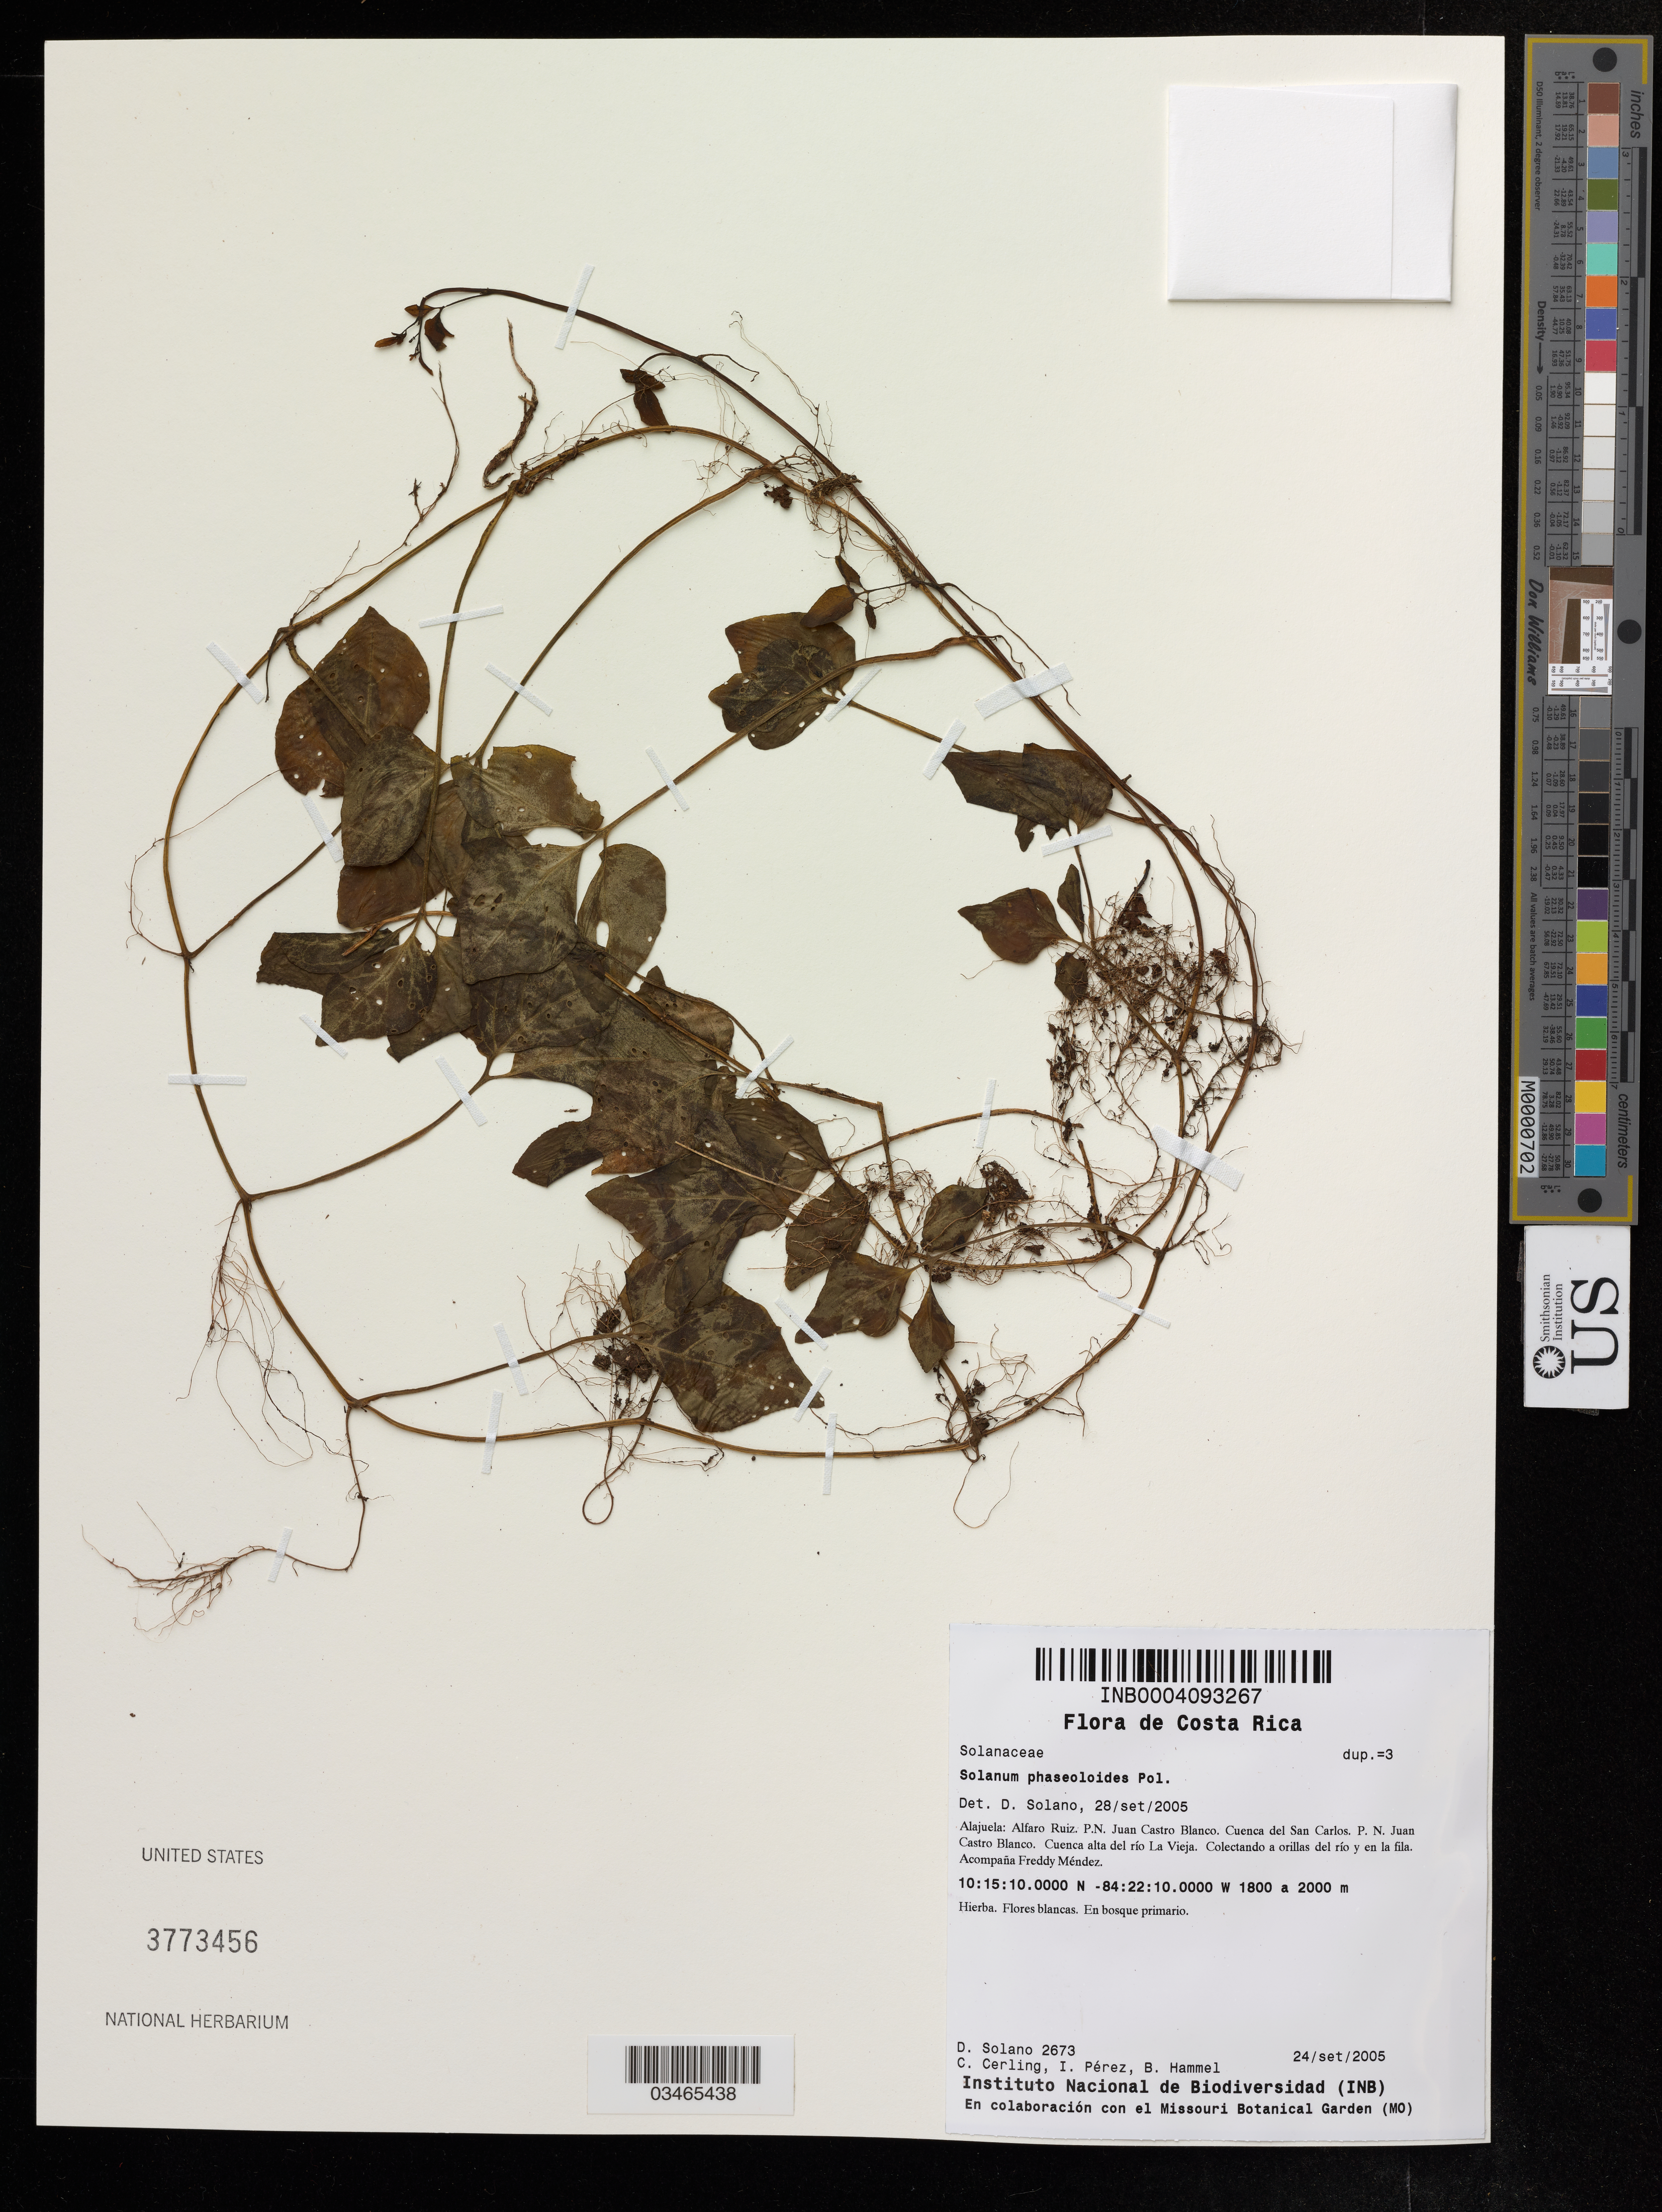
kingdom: Plantae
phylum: Tracheophyta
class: Magnoliopsida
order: Solanales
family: Solanaceae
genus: Solanum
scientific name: Solanum phaseoloides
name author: Pol.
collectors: D. Solano, C. Cerling, I. Perez & B. Hammel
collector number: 2673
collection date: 2005-09-24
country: Costa Rica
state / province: Alajuela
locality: Alfaro Ruiz. P.N. Juan Castro Blanco. Cuenca del San Carlos. P.N. Juan Castro Blanco. Cuenca alta del rio La Vieja.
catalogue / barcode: US 3773456